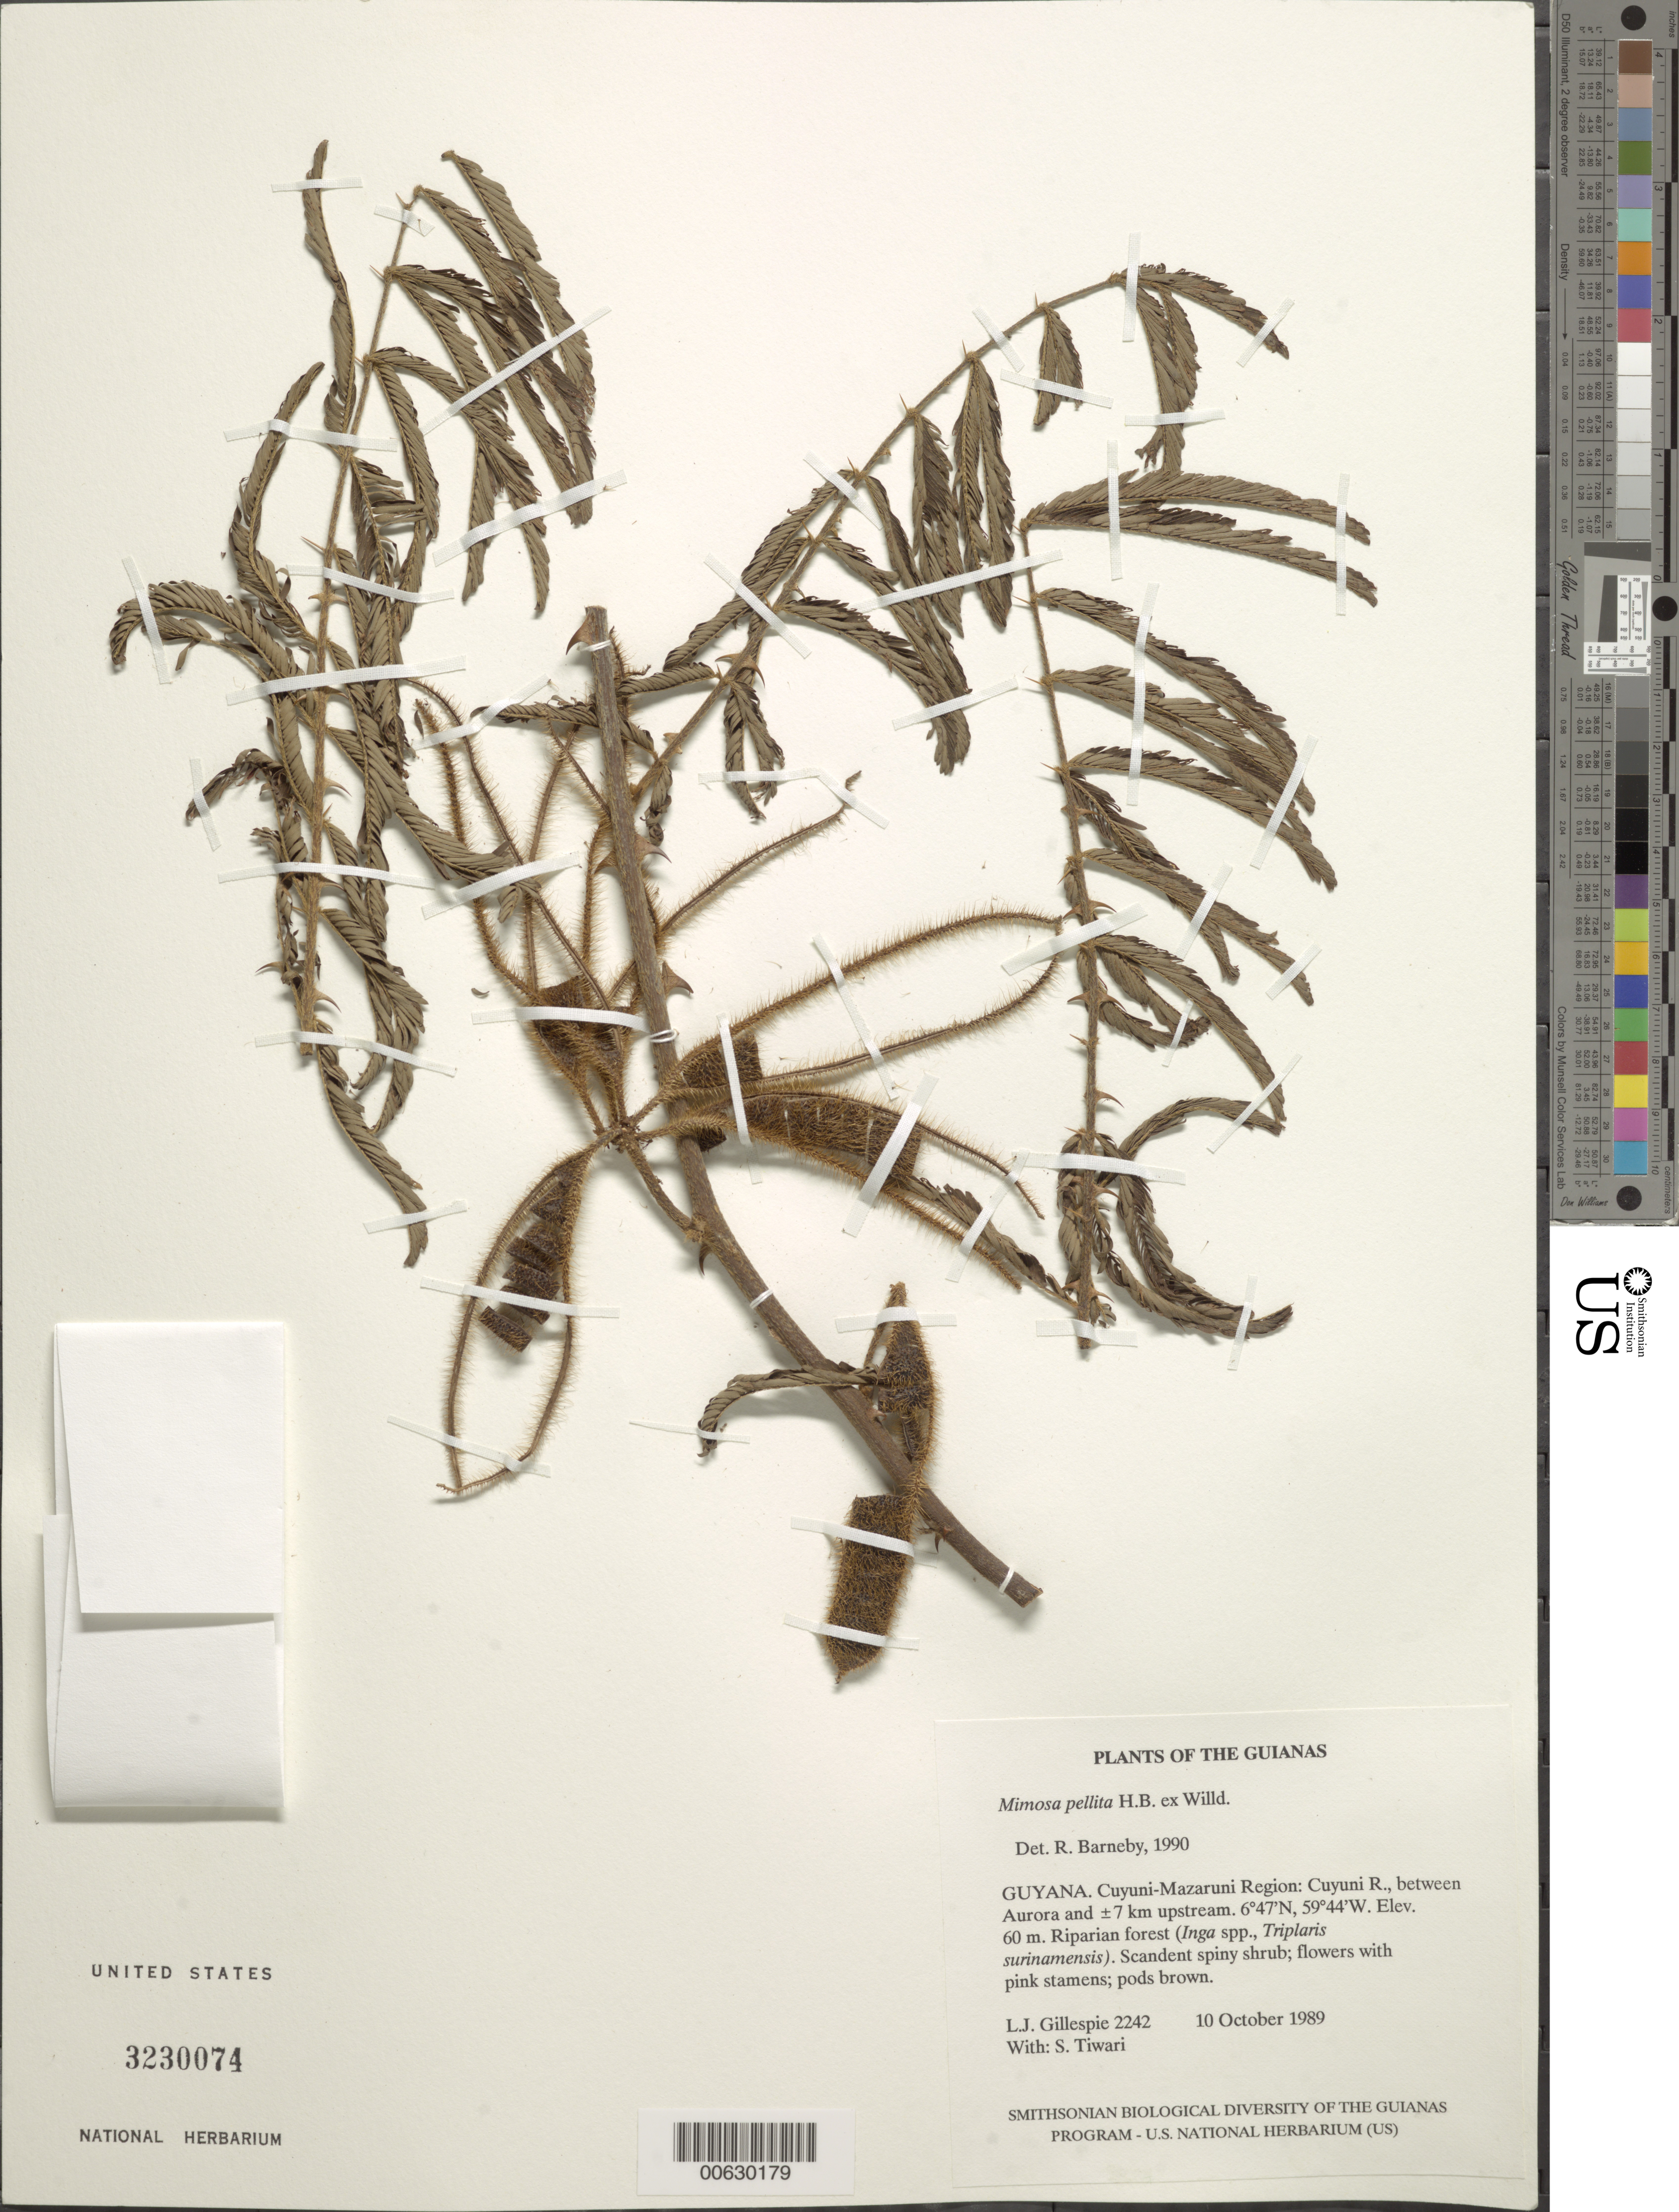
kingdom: Plantae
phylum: Tracheophyta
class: Magnoliopsida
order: Fabales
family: Fabaceae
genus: Mimosa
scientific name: Mimosa pellita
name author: Humb. & Bonpl. ex Willd.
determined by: Barneby, Rupert C., (NY)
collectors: L. J. Gillespie & S. Tiwari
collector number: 2242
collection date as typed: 10 October 1989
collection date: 1989-10-10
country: Guyana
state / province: Cuyuni-Mazaruni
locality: Cuyuni R., between Aurora and ±7 km upstream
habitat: Riparian forest (Inga spp., Triplaris surinamensis)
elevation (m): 60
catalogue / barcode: US 3230074